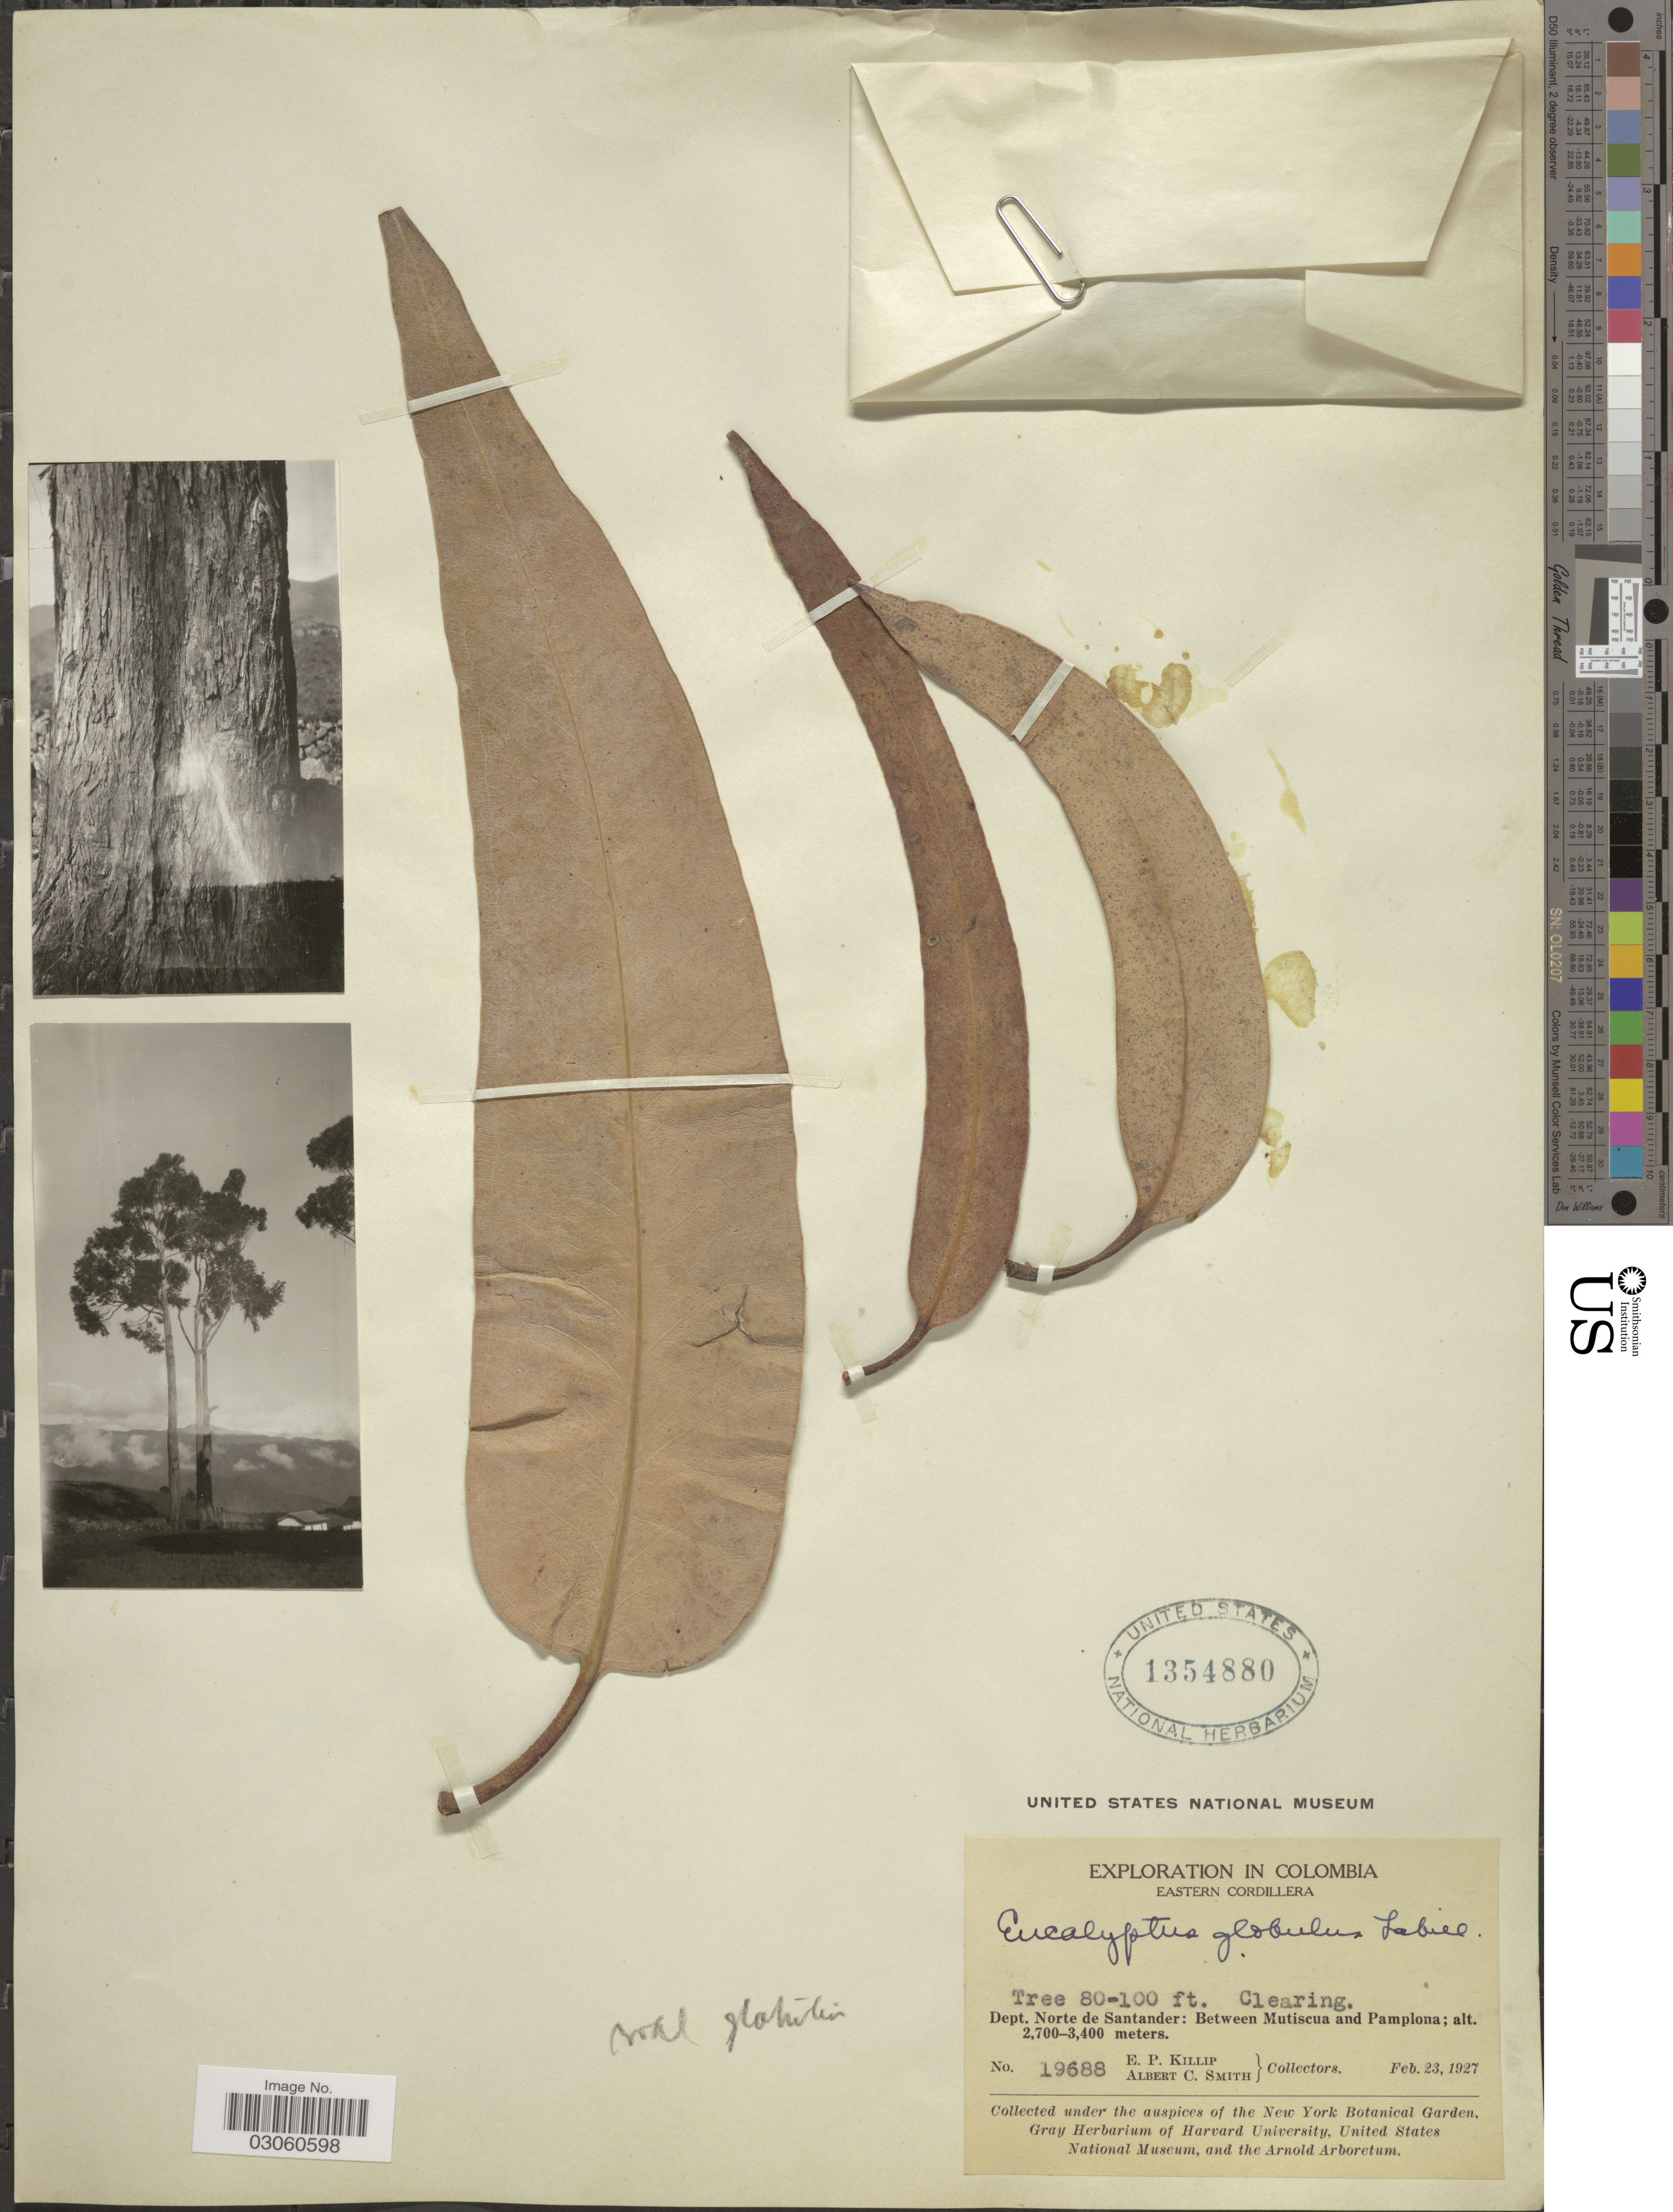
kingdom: Plantae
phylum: Tracheophyta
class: Magnoliopsida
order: Myrtales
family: Myrtaceae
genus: Eucalyptus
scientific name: Eucalyptus globulus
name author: Labill.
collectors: E. P. Killip & A. C. Smith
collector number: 19688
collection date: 1927-02-23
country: Colombia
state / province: Norte de Santander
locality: Eastern Cordillera. Dept. Norte de Santander: Between Mutiscua and Pamplona.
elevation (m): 2700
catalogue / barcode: US 1354880